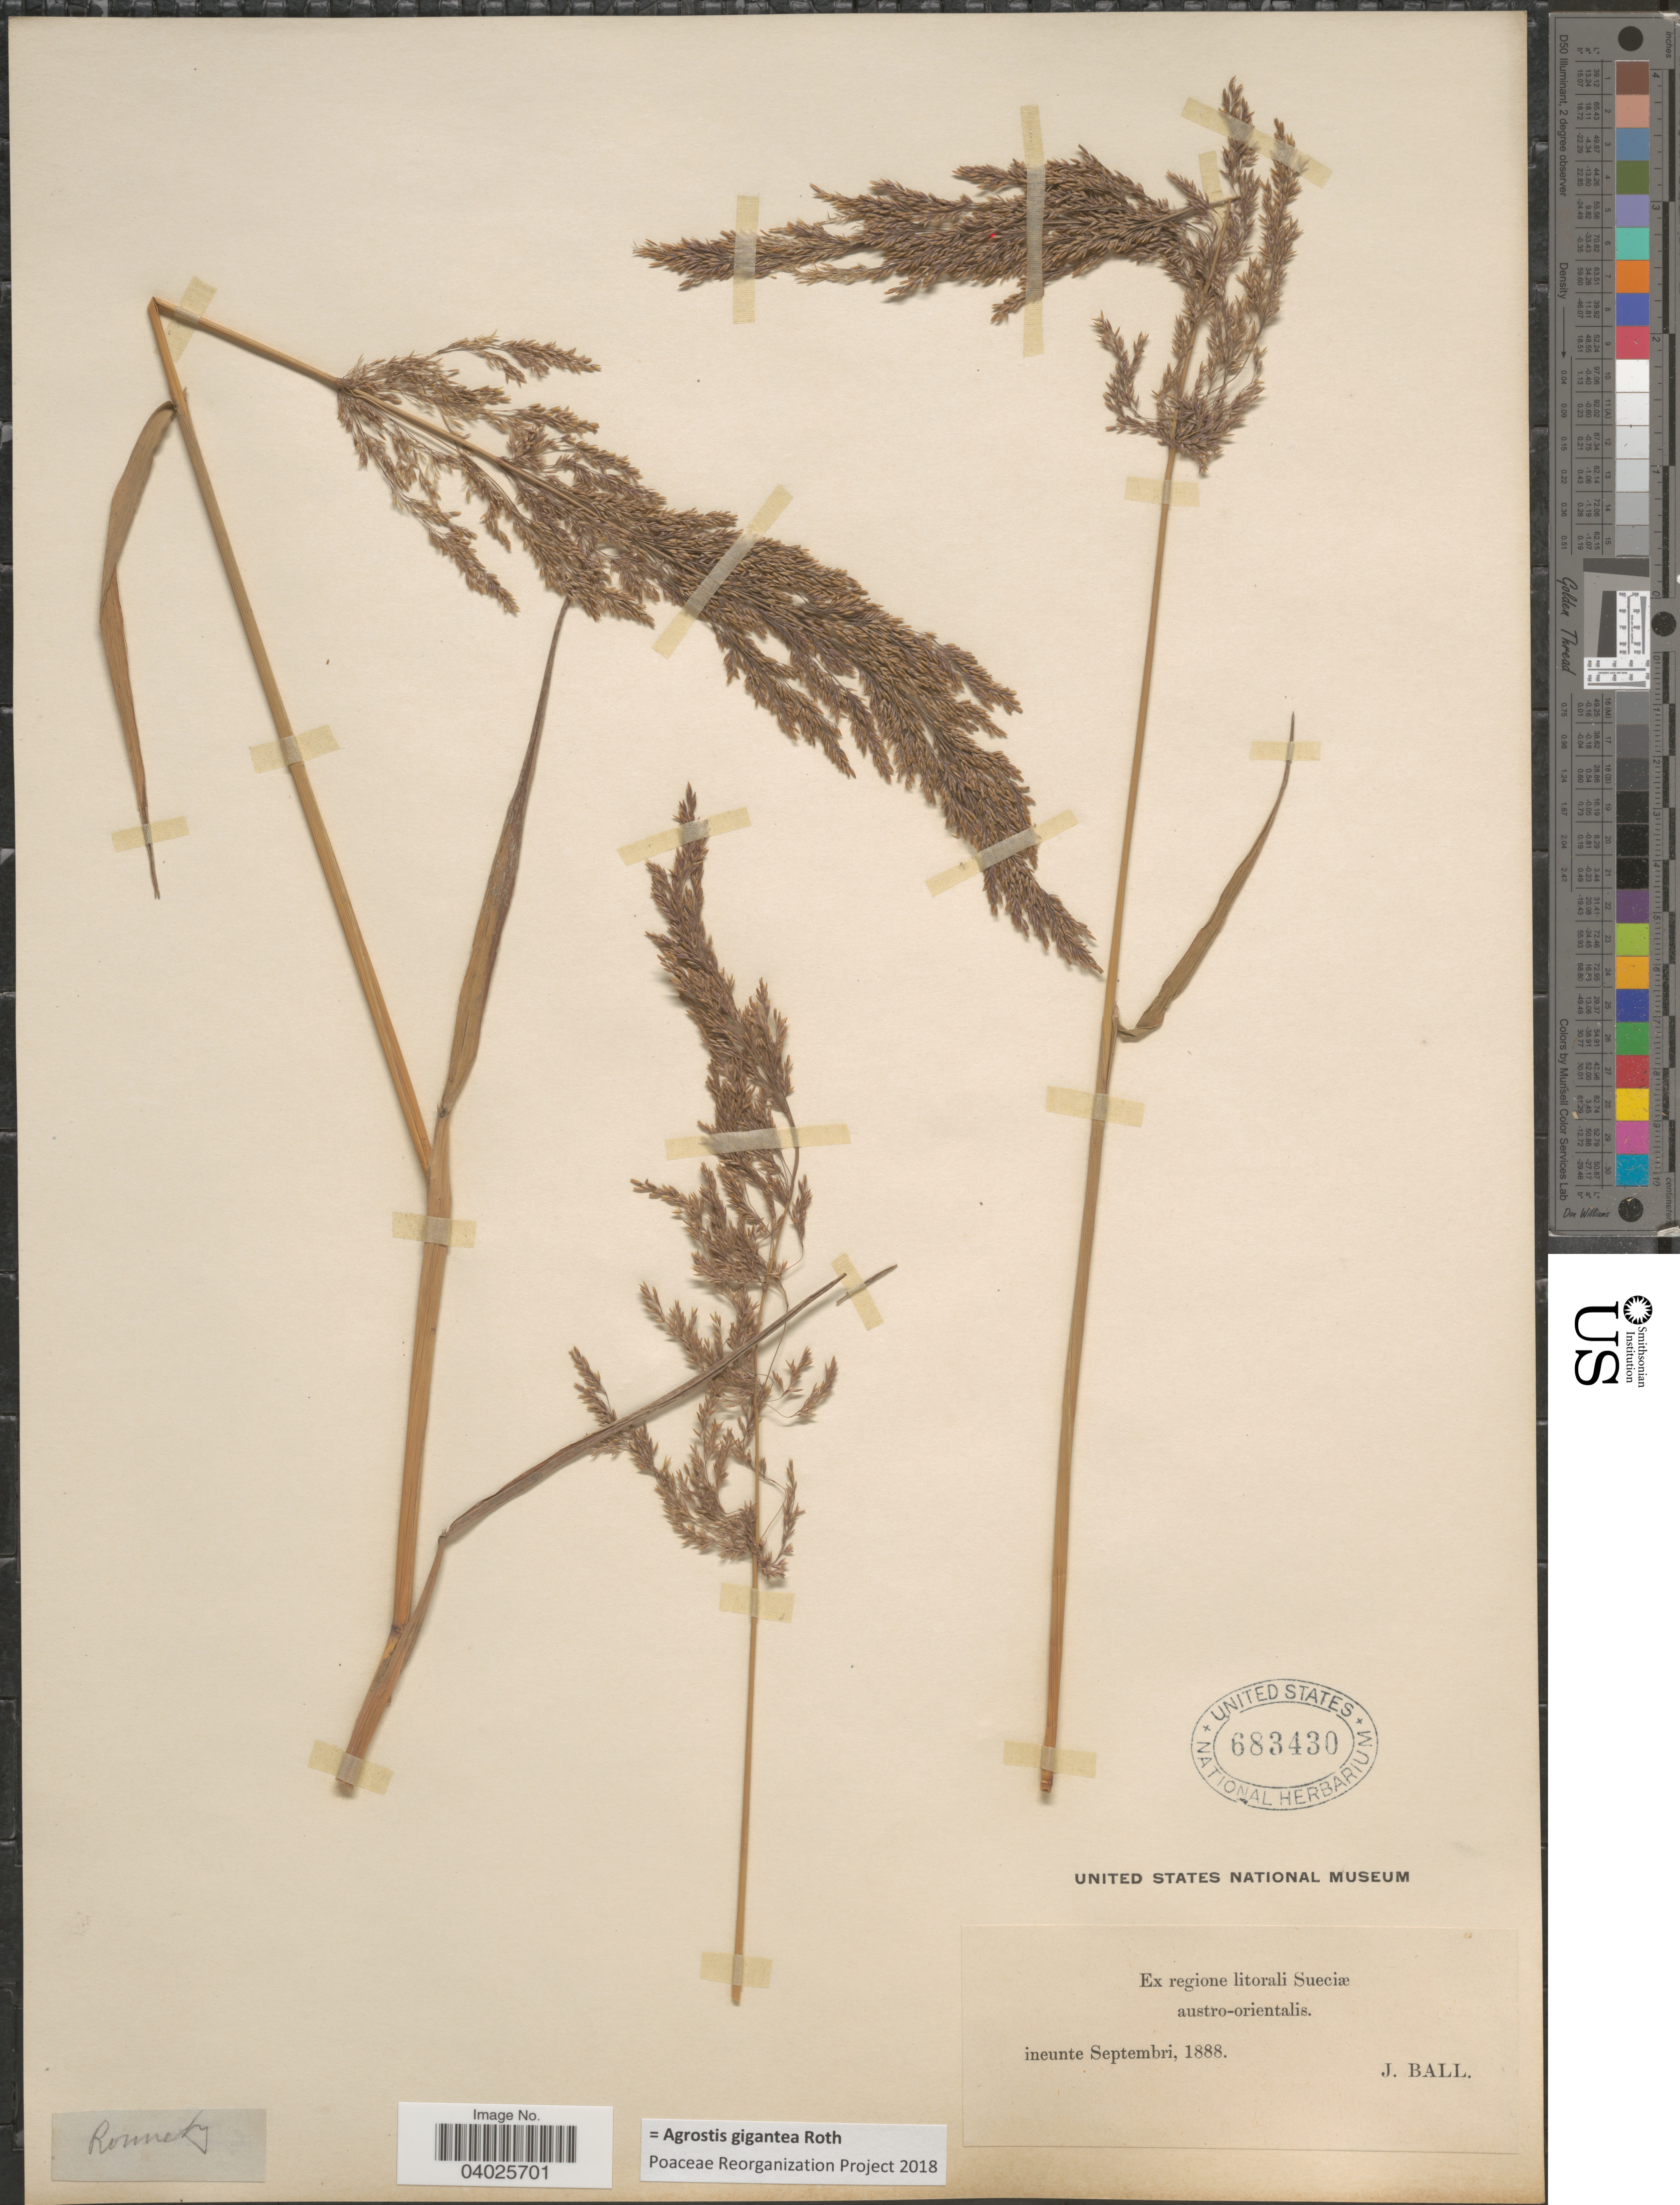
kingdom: Plantae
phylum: Tracheophyta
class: Liliopsida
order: Poales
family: Poaceae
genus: Agrostis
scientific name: Agrostis gigantea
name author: Roth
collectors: J. Ball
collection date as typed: inuente Septembri, 1888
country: Sweden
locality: Regione litorali Sueciæ. austro-orientalis.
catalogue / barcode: US 683430